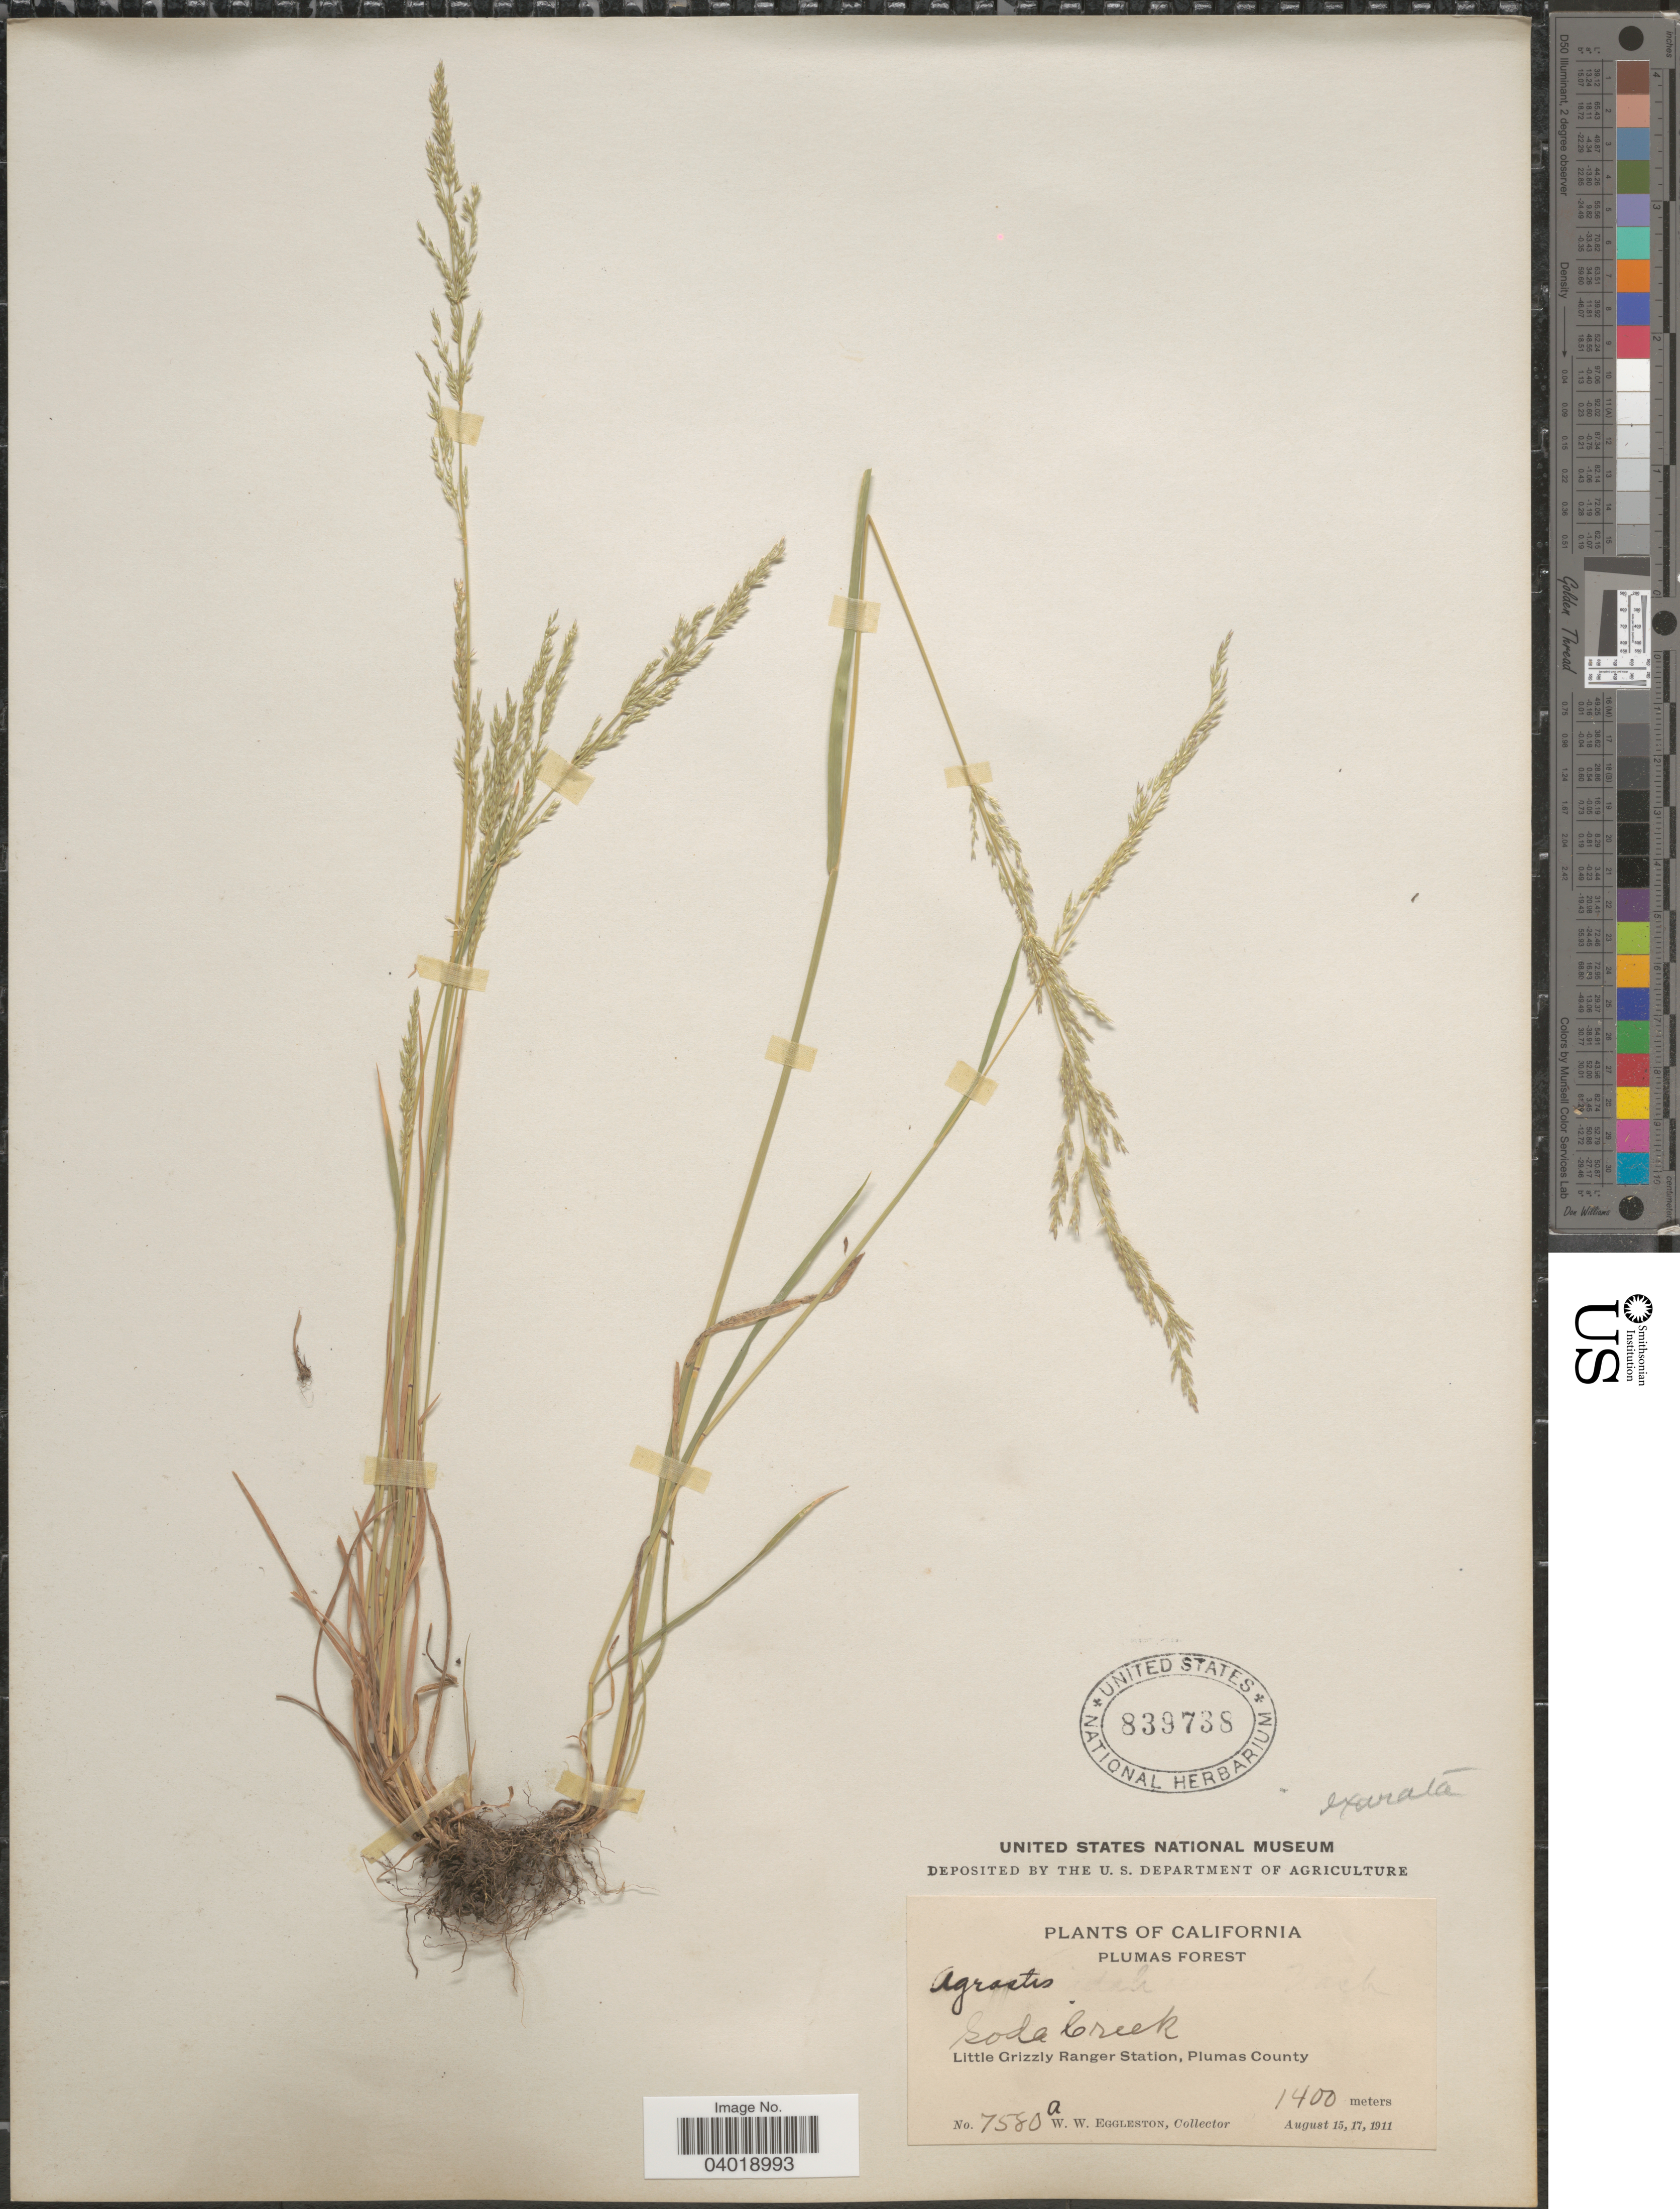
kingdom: Plantae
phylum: Tracheophyta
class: Liliopsida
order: Poales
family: Poaceae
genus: Agrostis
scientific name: Agrostis exarata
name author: Trin.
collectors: W. W. Eggleston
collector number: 7580 a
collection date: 1911-08-15/1911-08-17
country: United States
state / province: California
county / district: Plumas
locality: Plumas Forest. Soda Creek. Little Grizzly Ranger Station, Plumas County.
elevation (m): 1400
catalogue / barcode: US 839738